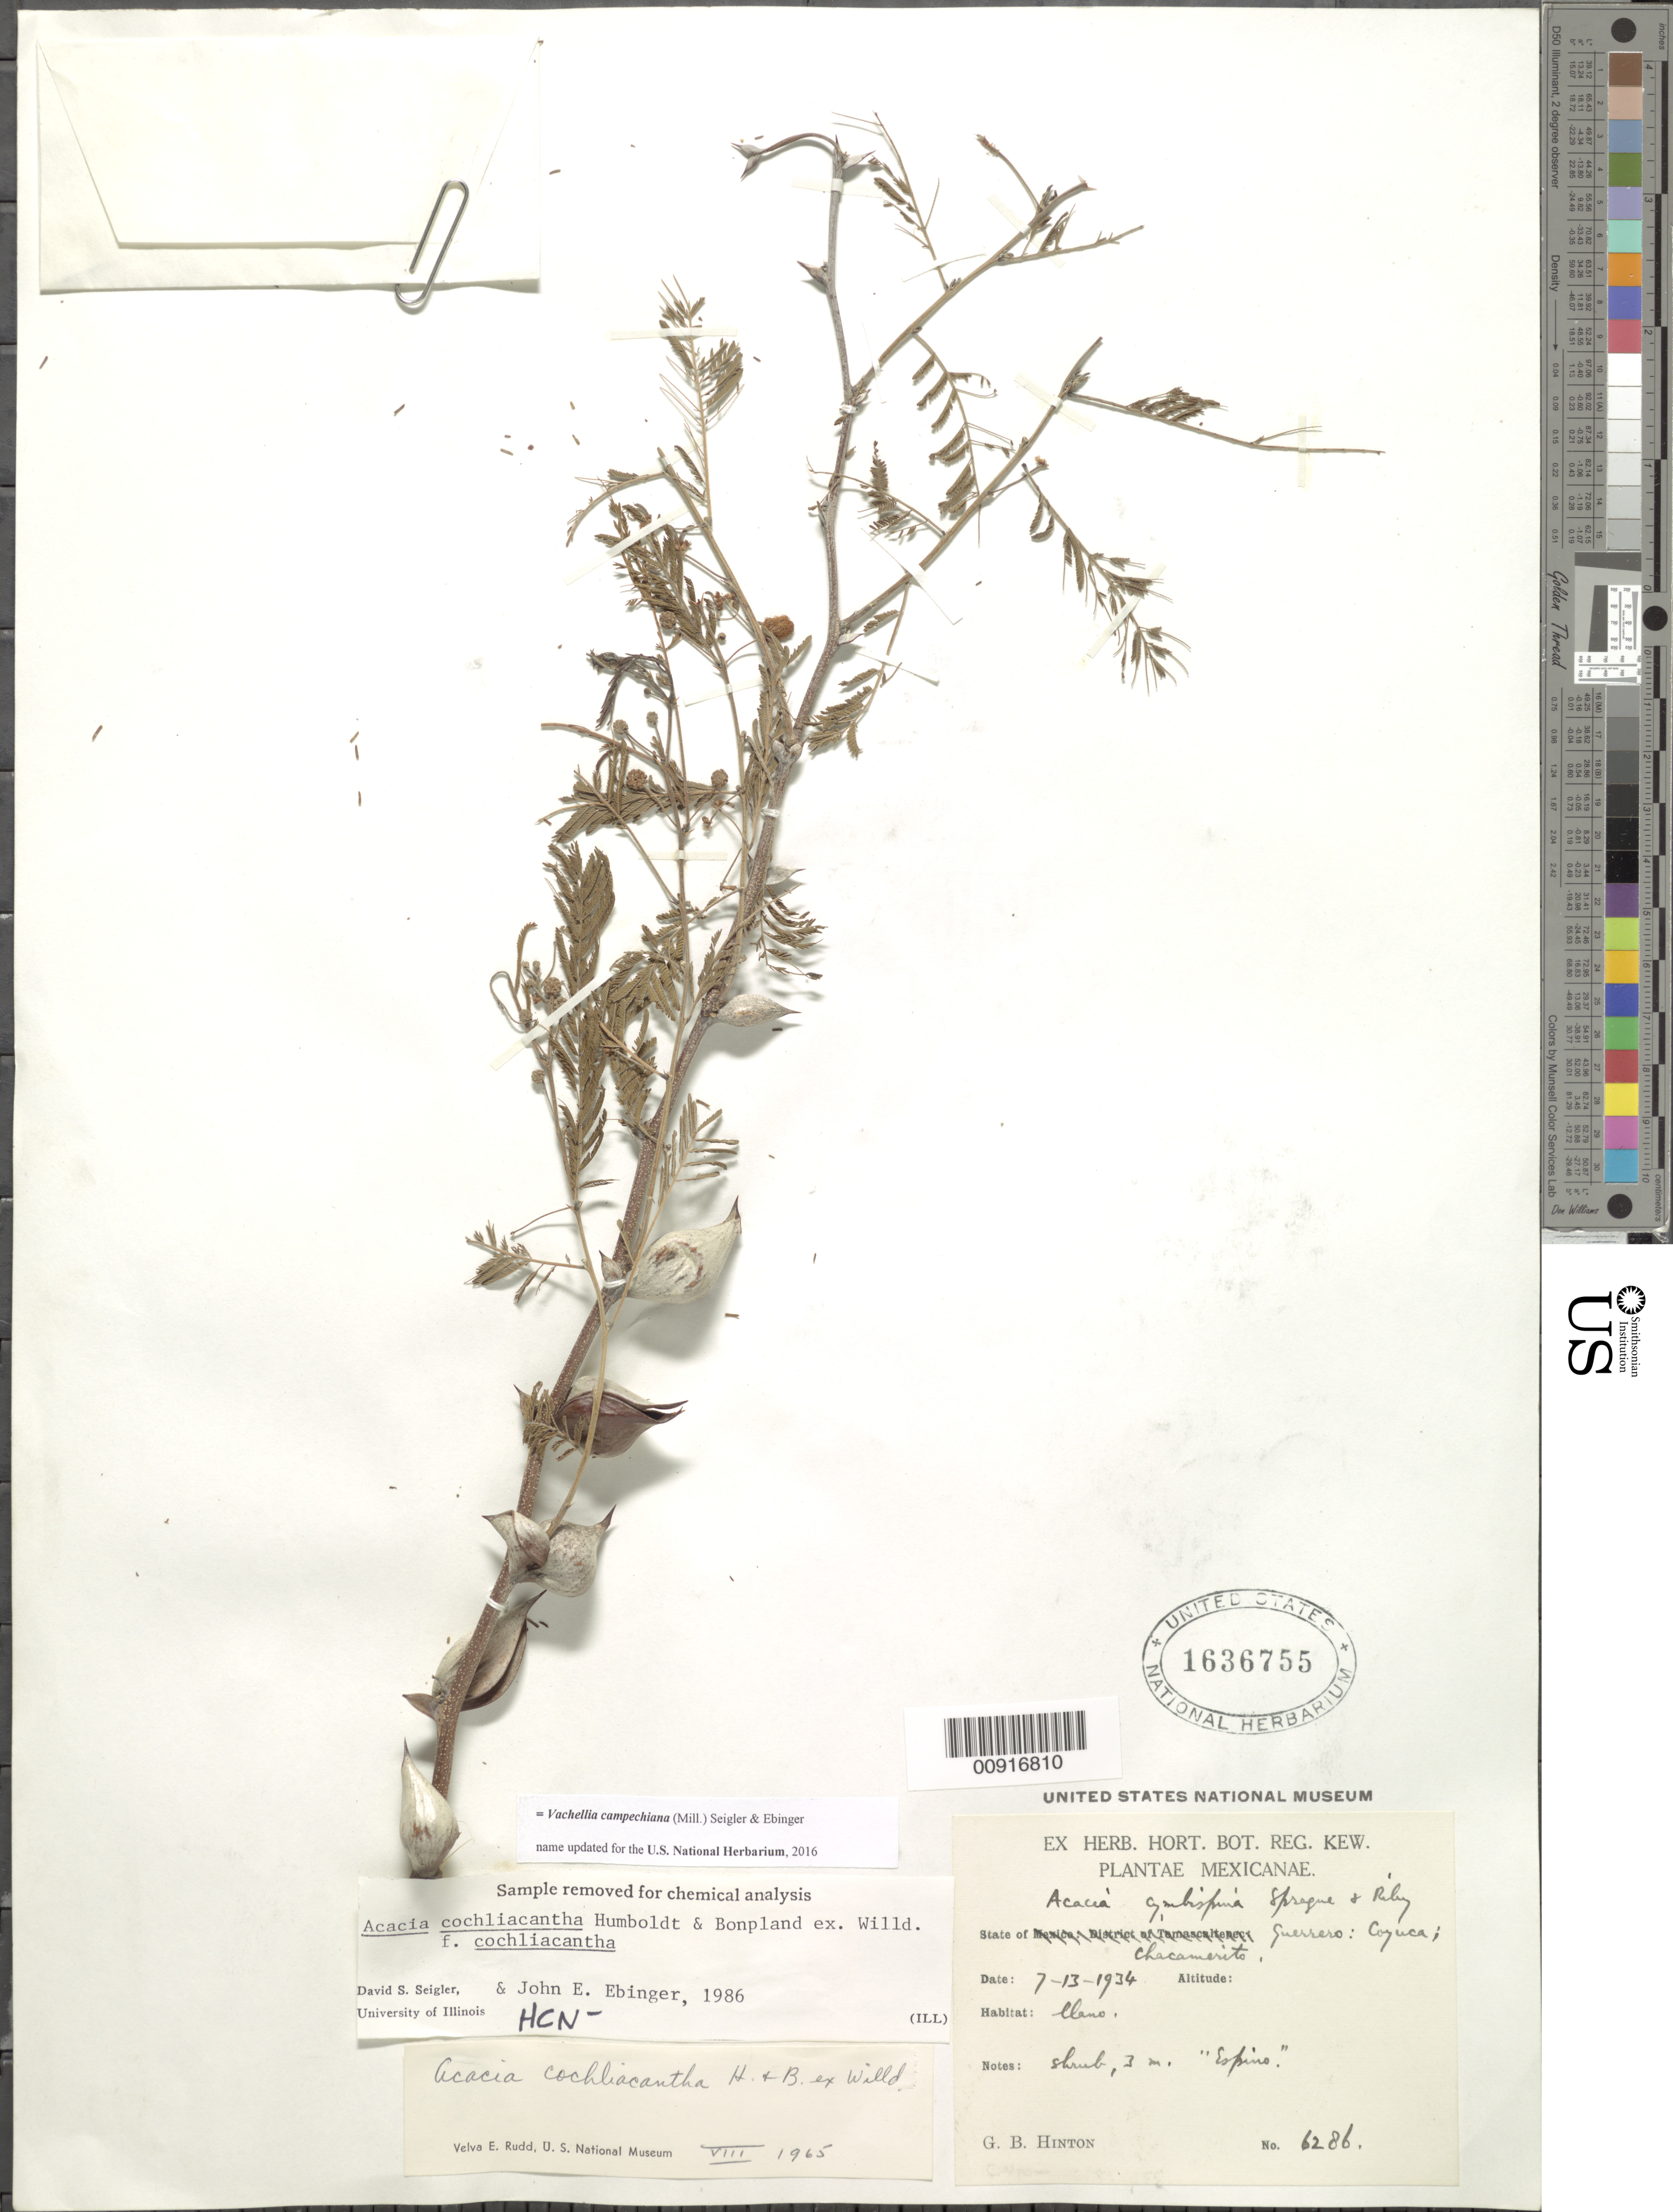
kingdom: Plantae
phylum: Tracheophyta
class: Magnoliopsida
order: Fabales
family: Fabaceae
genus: Vachellia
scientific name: Vachellia campechiana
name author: (Mill.) Seigler & Ebinger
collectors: G. B. Hinton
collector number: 6286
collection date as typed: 13 Jul 1934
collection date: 1934-07-13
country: Mexico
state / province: Guerrero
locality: State of Guerrero: Coyuca; Chacamerito.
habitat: Llano.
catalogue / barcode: US 1636755